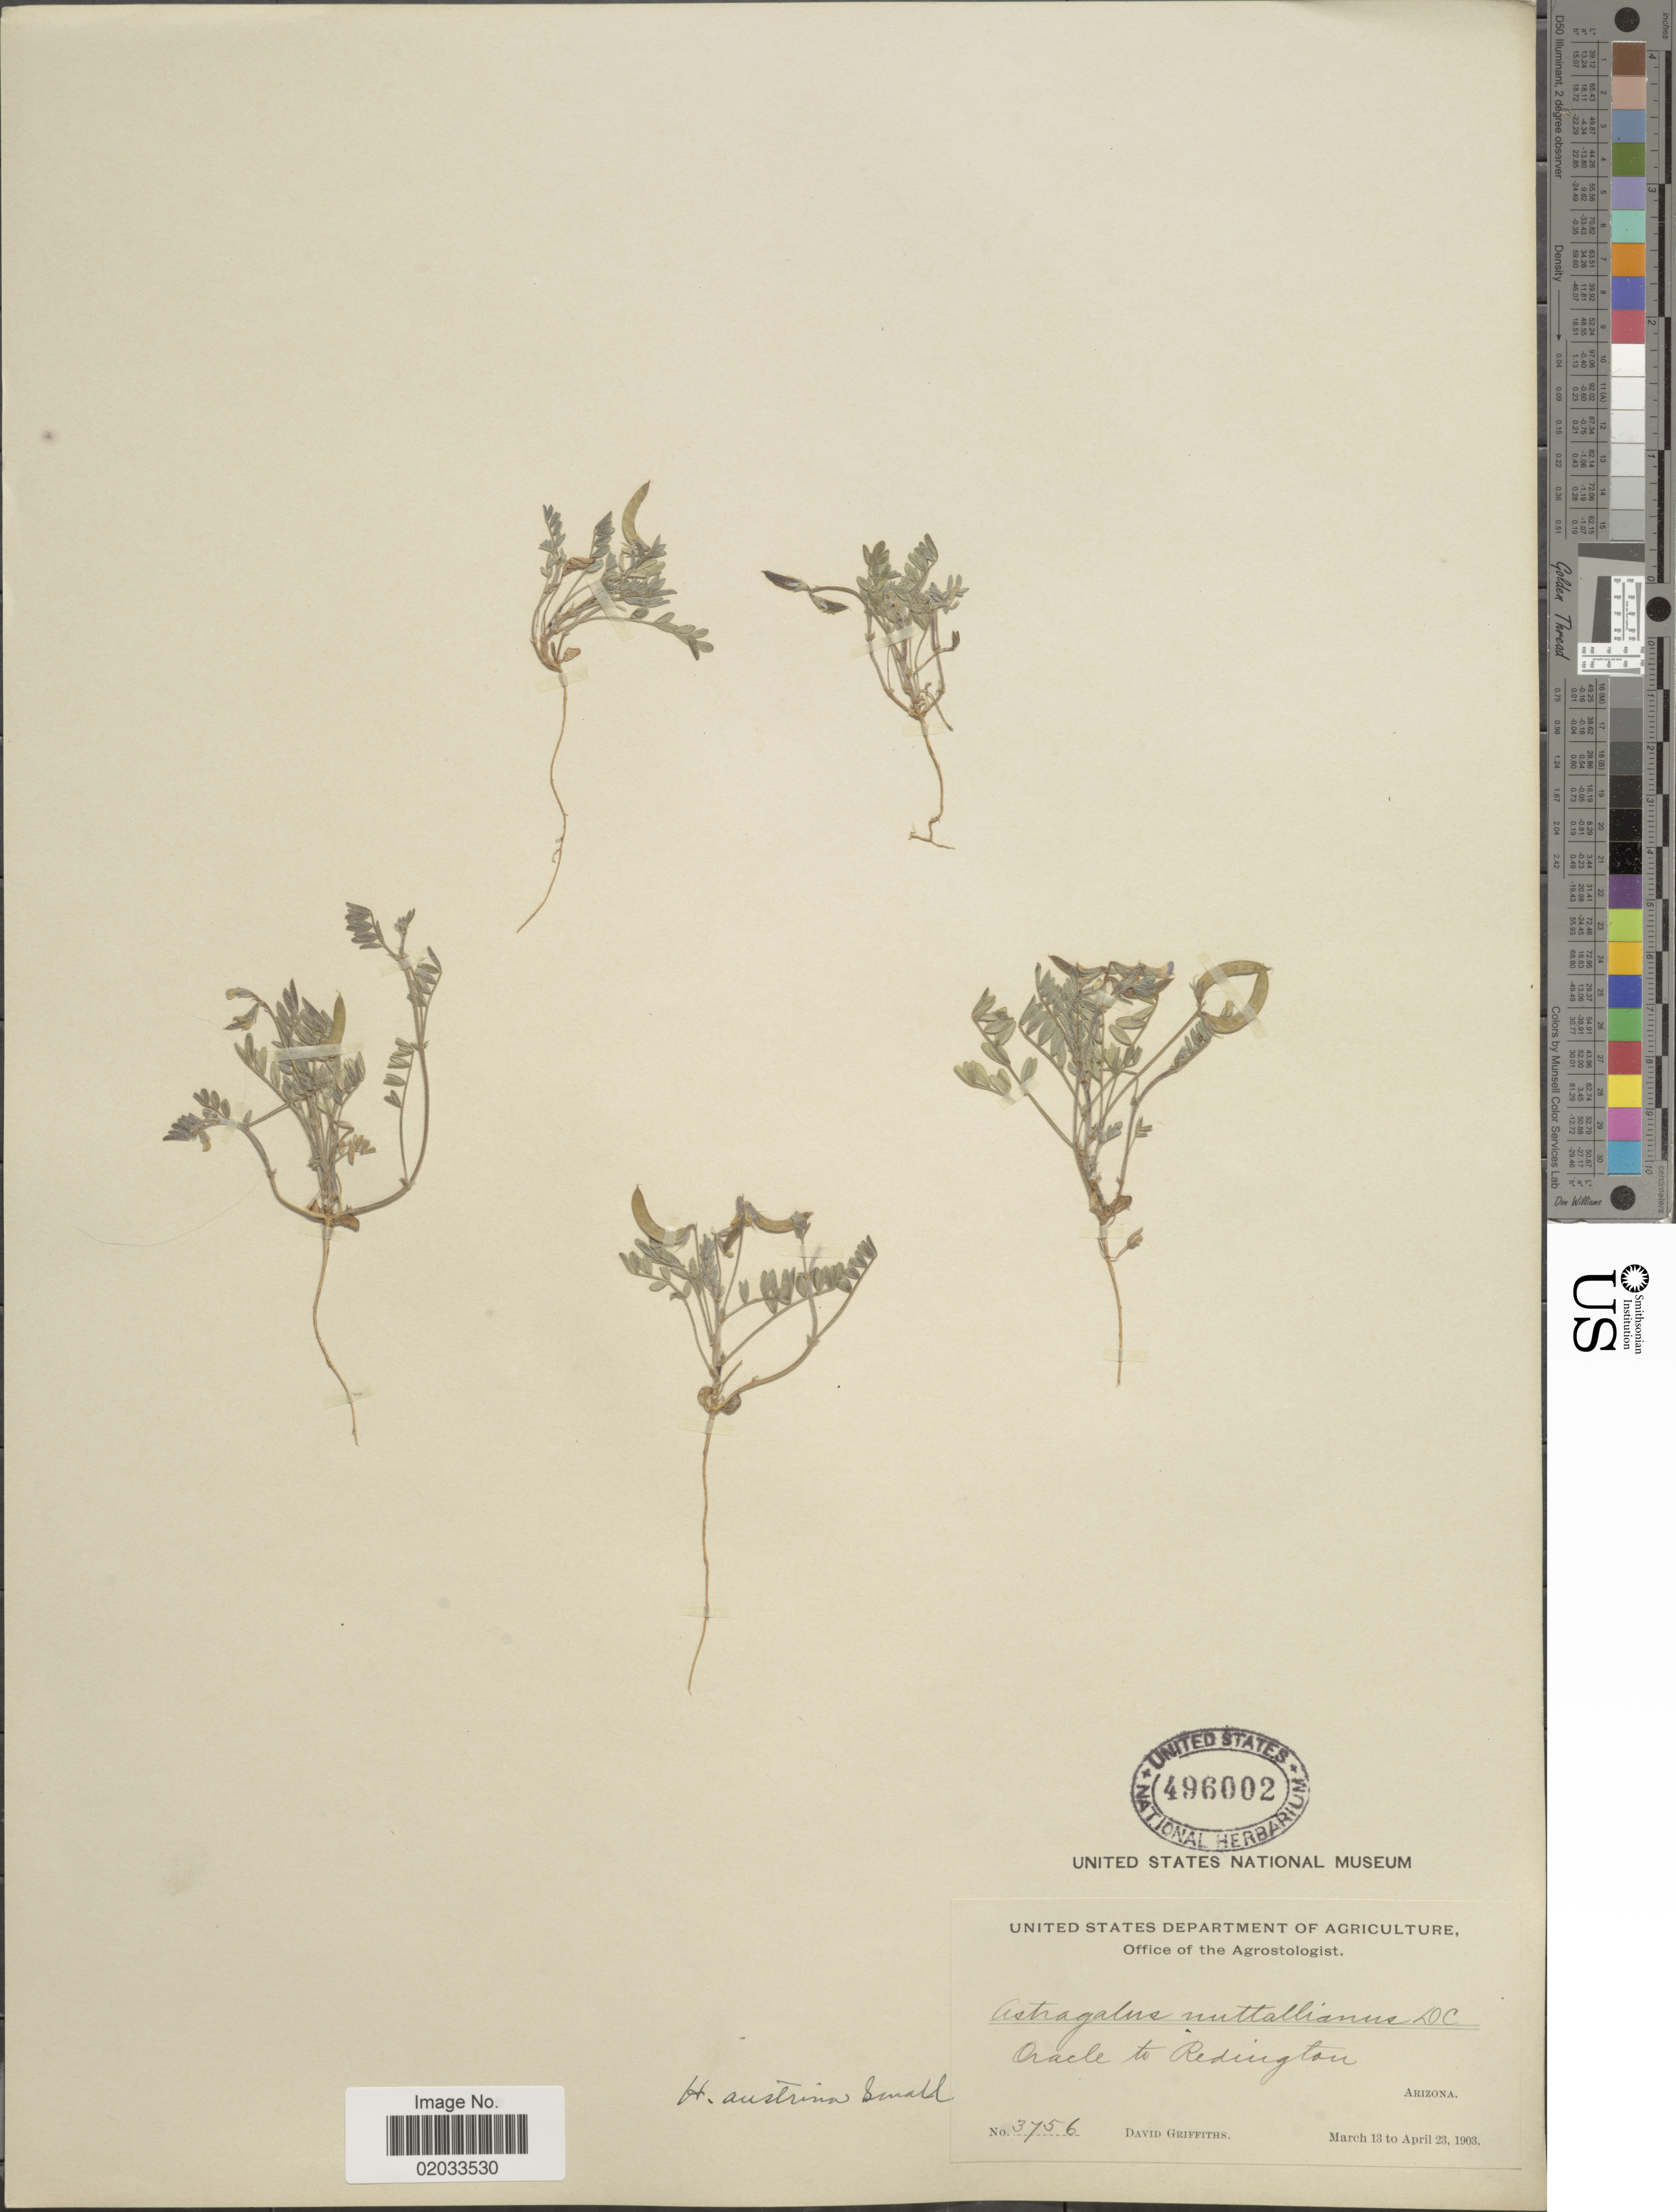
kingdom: Plantae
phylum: Tracheophyta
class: Magnoliopsida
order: Fabales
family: Fabaceae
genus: Astragalus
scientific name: Astragalus emoryanus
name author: (Rydb.) Cory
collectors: D. Griffiths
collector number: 3756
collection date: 1903-03-13/1903-04-23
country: United States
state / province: Arizona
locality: Oracle to Redington.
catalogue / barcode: US 496002